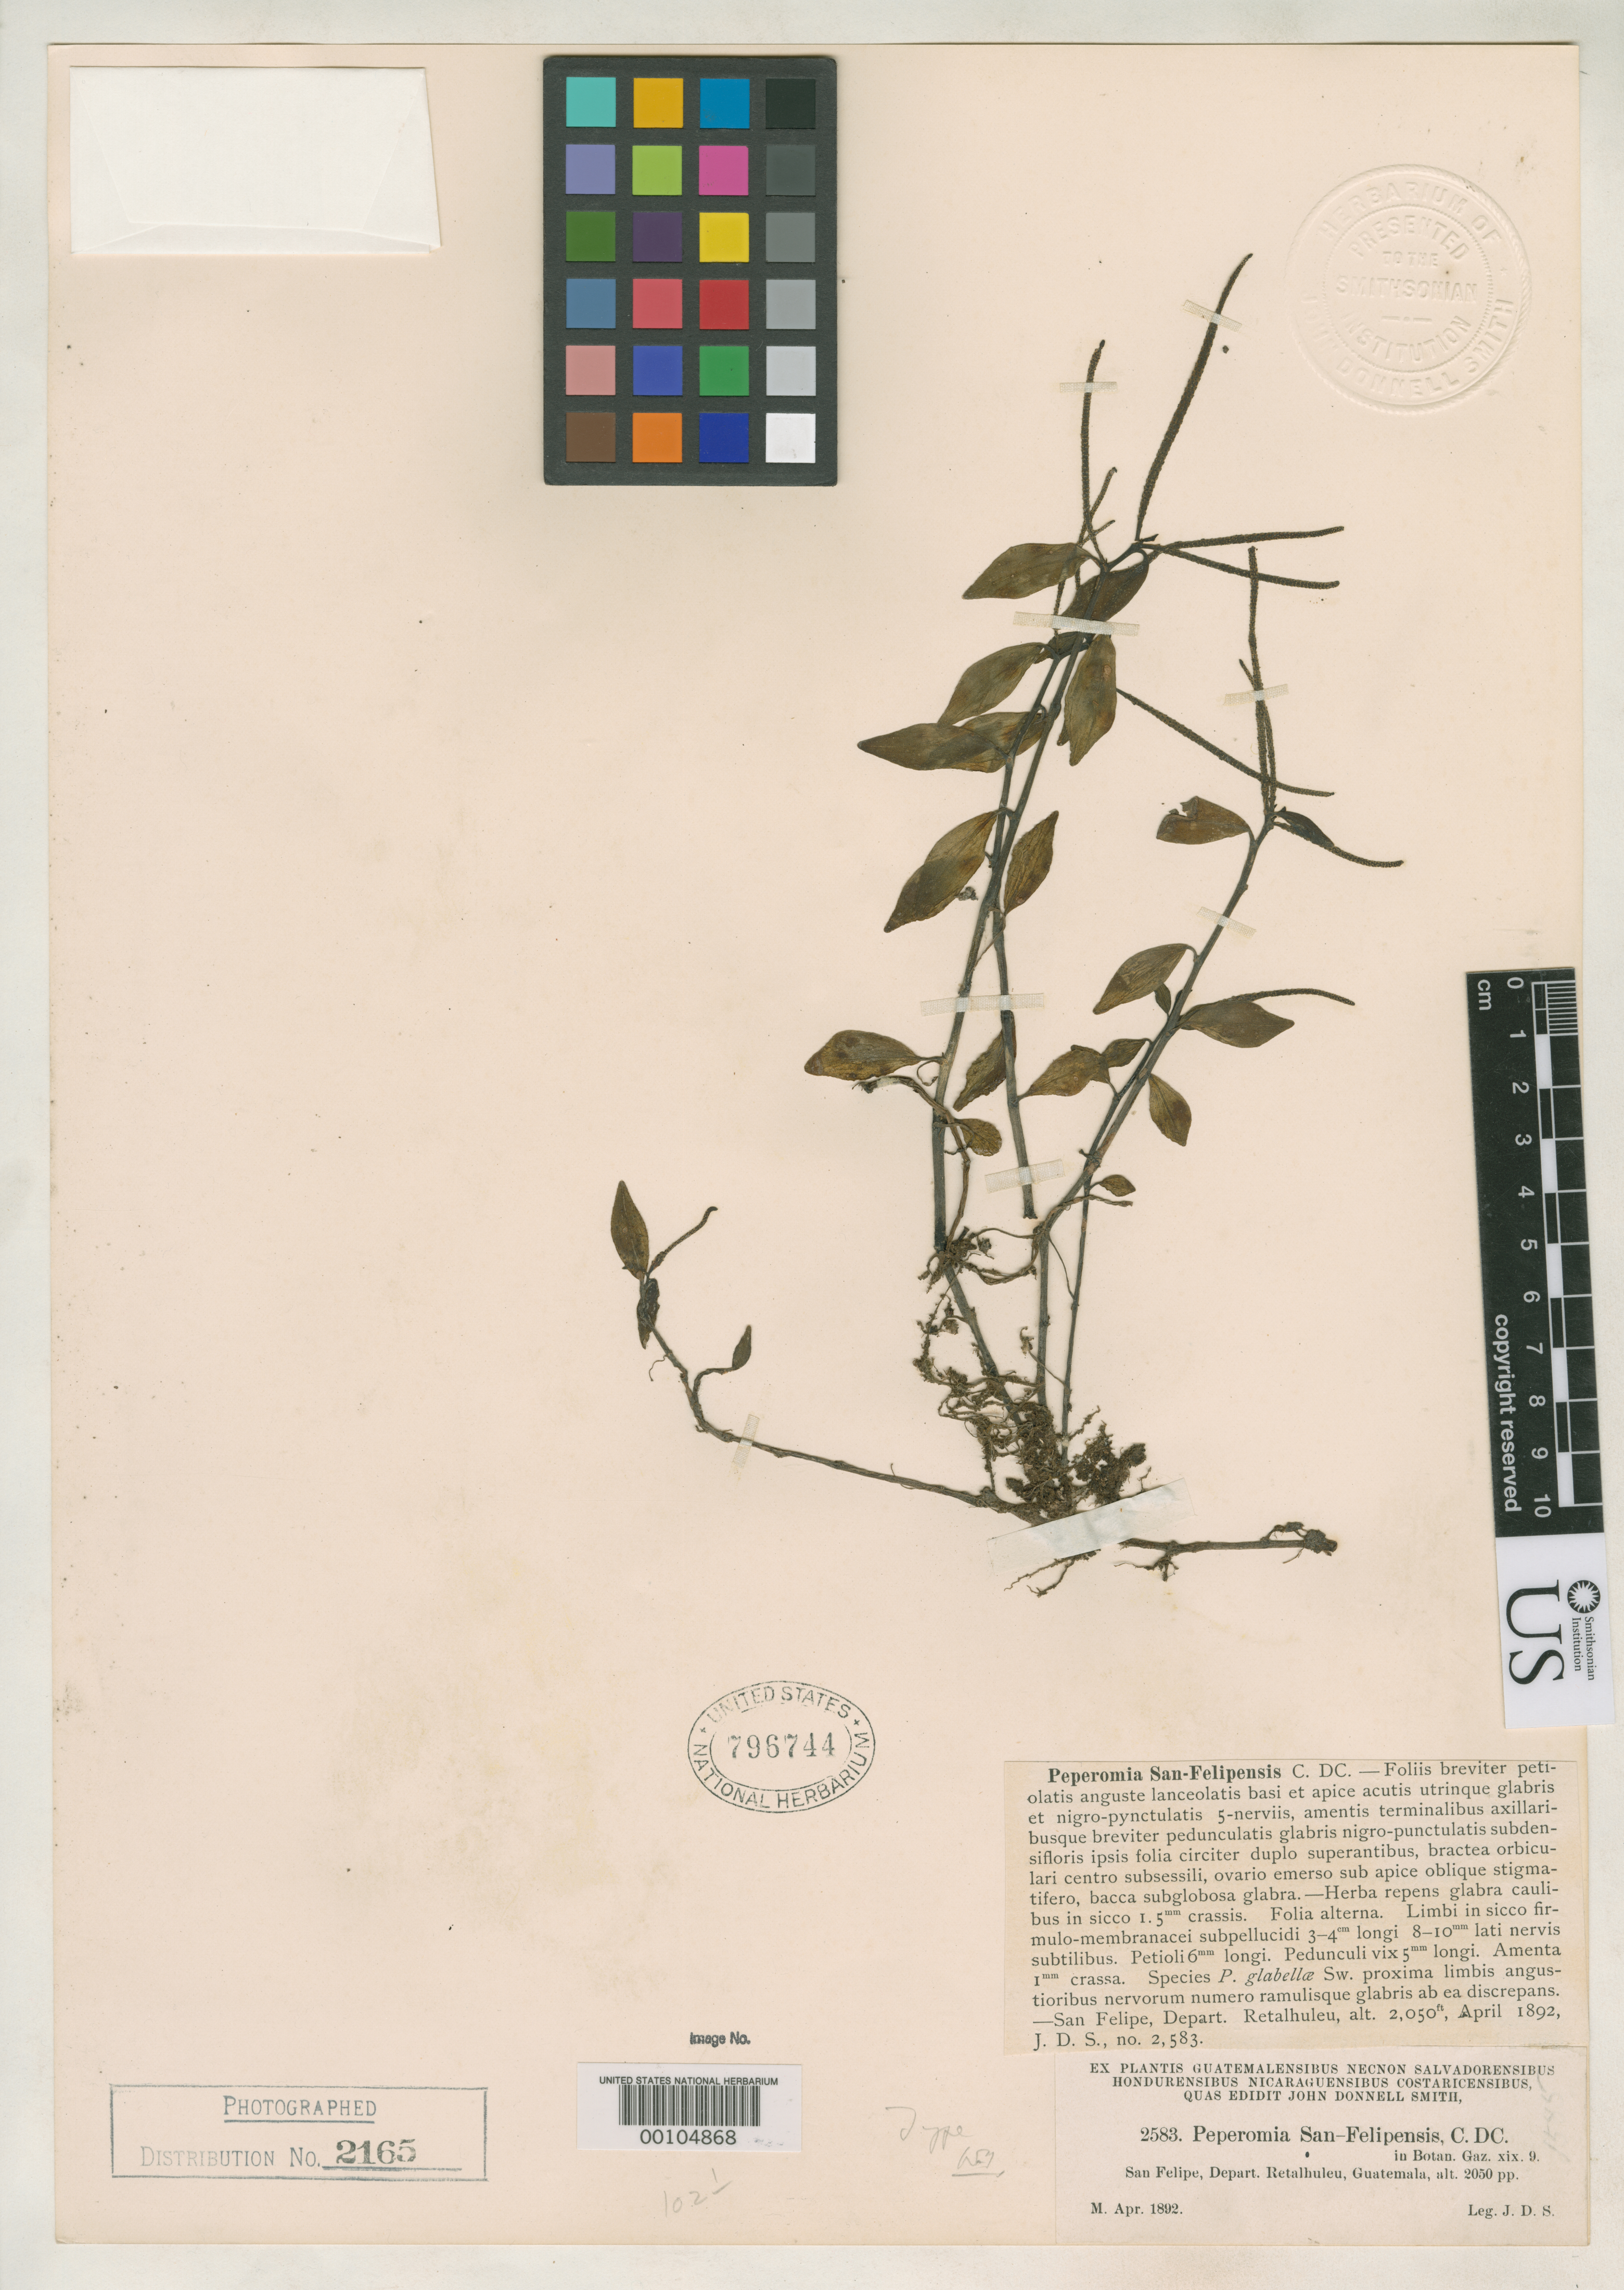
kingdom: Plantae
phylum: Tracheophyta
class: Magnoliopsida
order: Piperales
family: Piperaceae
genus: Peperomia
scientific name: Peperomia san-felipensis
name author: C. DC.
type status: Isotype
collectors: J. Donnell Smith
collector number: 2583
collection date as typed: Apr 1892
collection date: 1892-04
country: Guatemala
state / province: Retalhuleu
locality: San Felipe.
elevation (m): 625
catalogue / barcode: US 796744